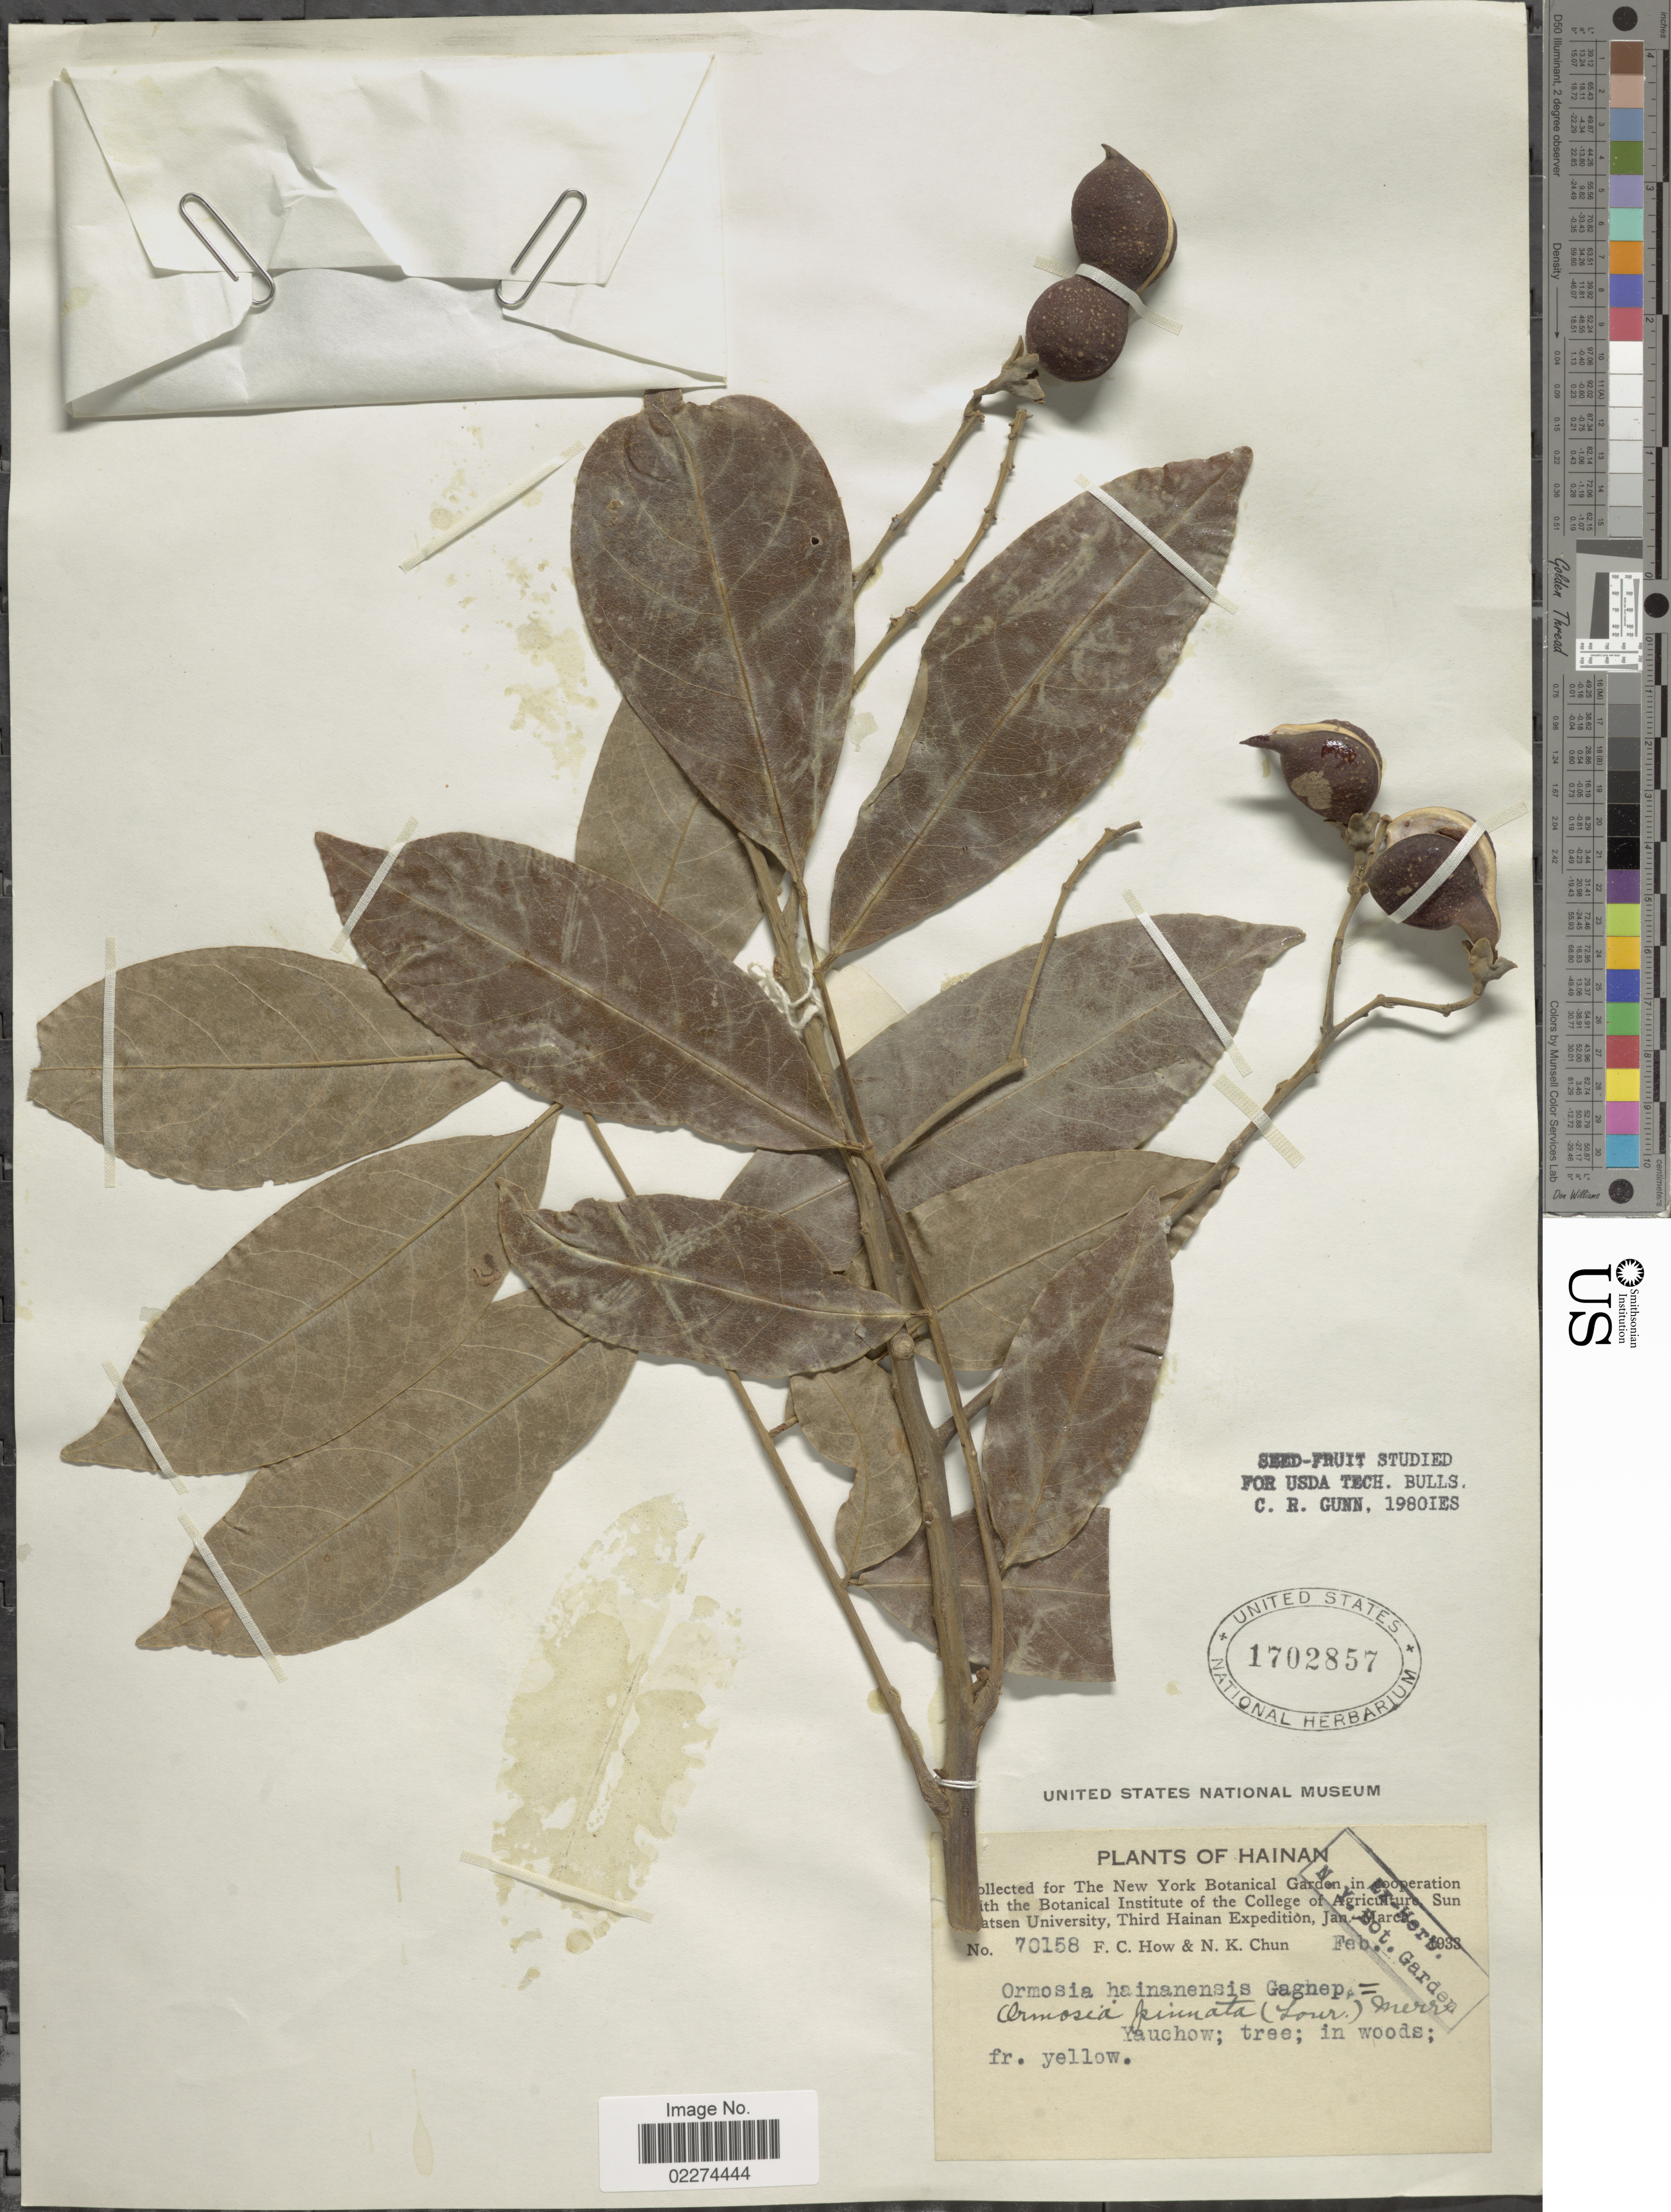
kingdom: Plantae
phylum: Tracheophyta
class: Magnoliopsida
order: Fabales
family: Fabaceae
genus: Ormosia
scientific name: Ormosia pinnata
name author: (Lour.) Merr.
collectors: F. C. How & N. K. Chun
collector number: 70158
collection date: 1933-02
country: China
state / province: Hainan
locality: Hainan, Yauchow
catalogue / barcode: US 1702857